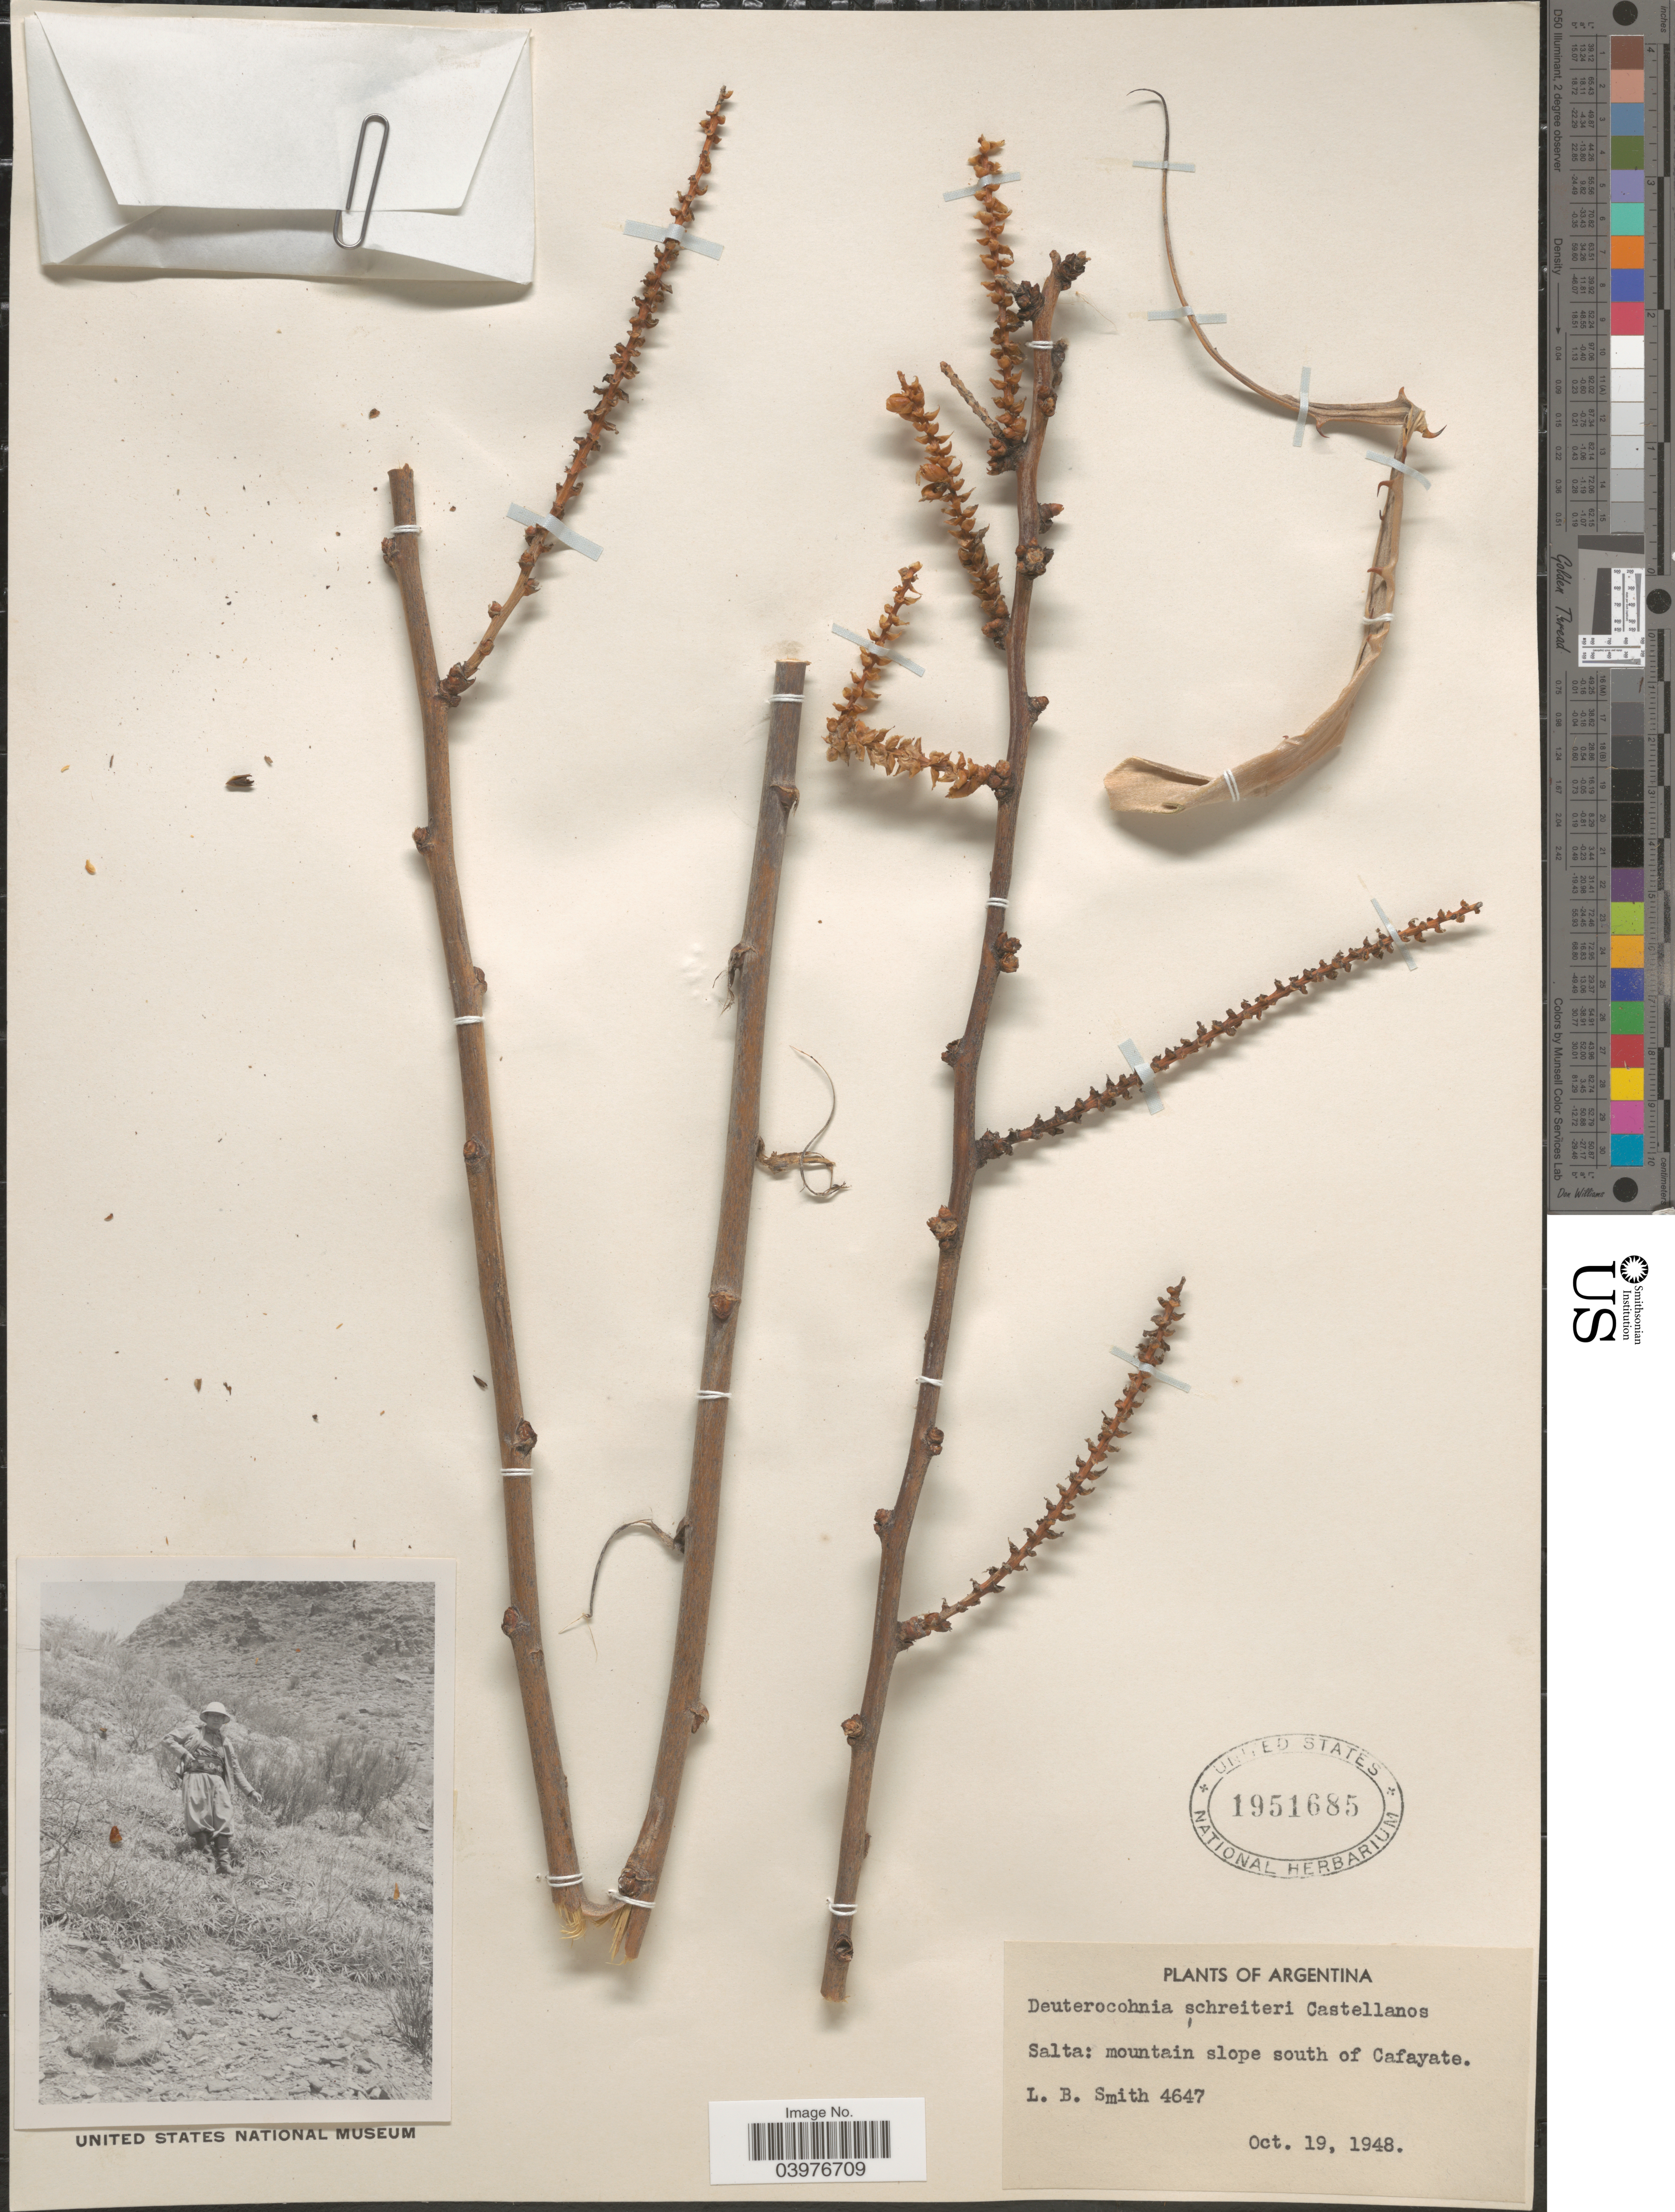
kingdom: Plantae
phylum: Tracheophyta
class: Liliopsida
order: Poales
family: Bromeliaceae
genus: Deuterocohnia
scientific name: Deuterocohnia schreiteri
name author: A. Cast.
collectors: L. Smith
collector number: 4647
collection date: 1948-10-19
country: Argentina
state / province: Salta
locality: Mountain slope south of Cafayate.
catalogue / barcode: US 1951685